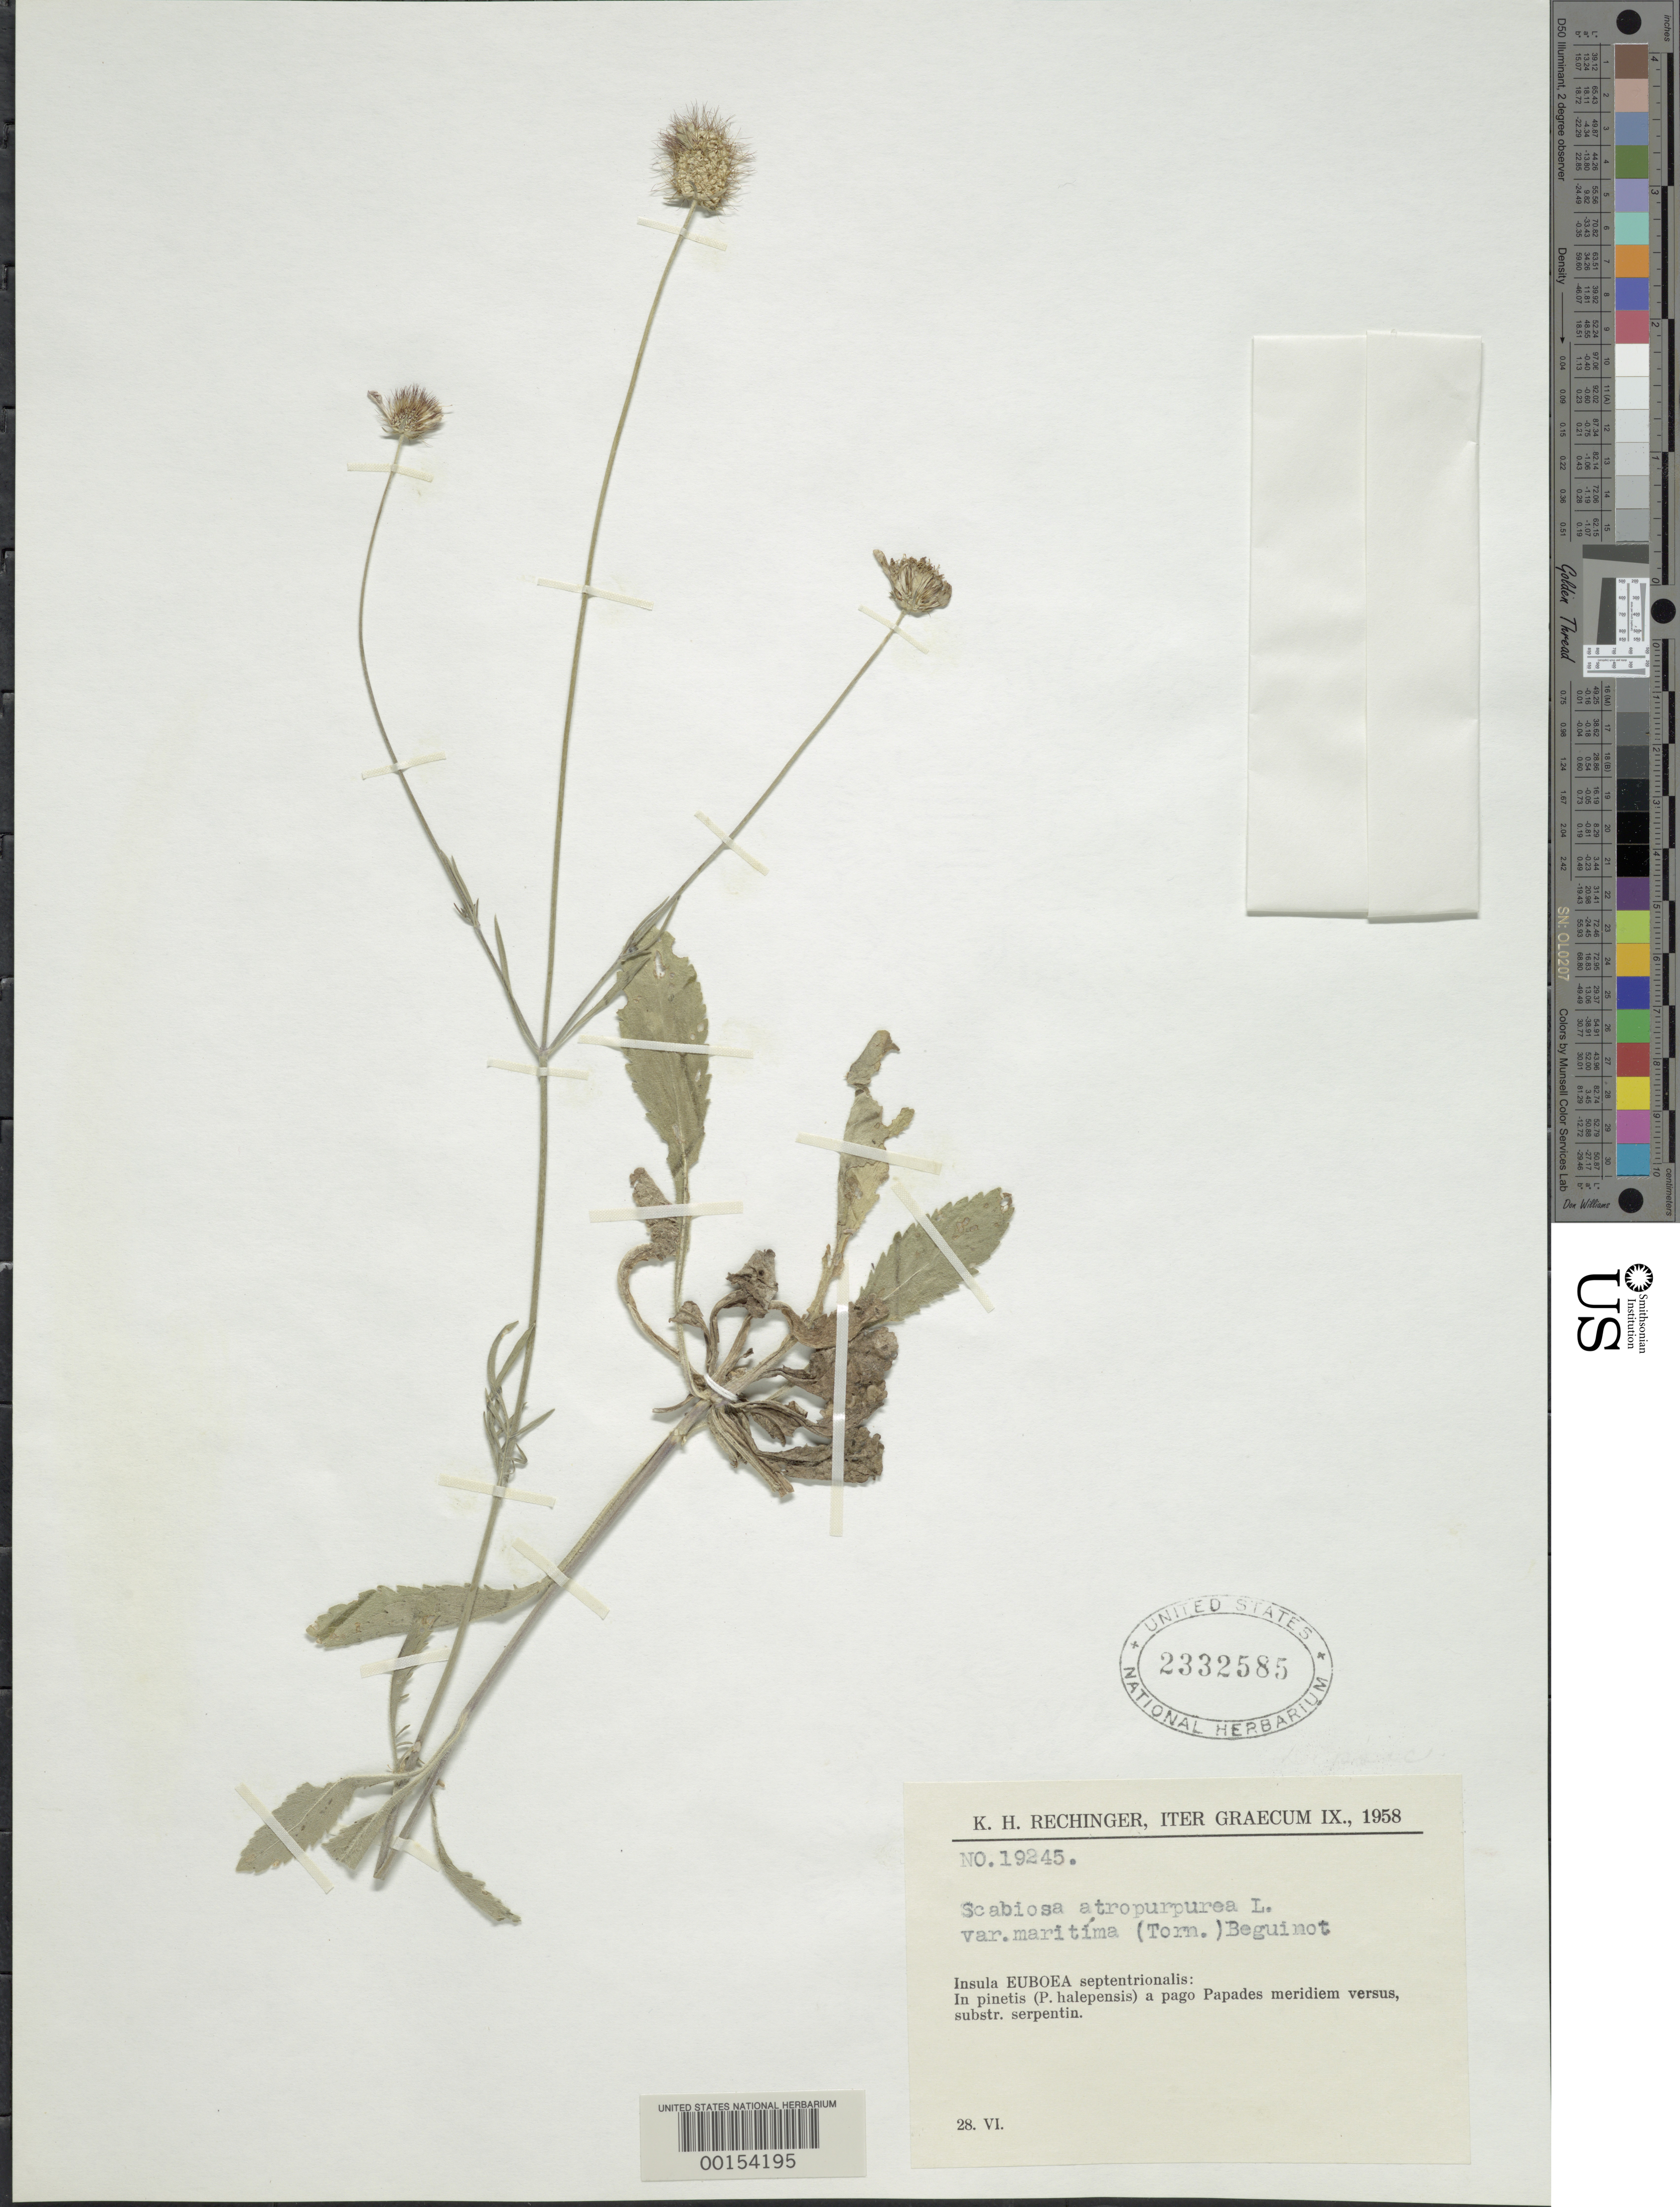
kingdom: Plantae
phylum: Tracheophyta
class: Magnoliopsida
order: Dipsacales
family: Caprifoliaceae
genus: Scabiosa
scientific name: Scabiosa atropurpurea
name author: L.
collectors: K. H. Rechinger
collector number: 19245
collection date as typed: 29 Jun 1958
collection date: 1958-06-29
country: Greece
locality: Euboea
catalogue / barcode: US 2332585